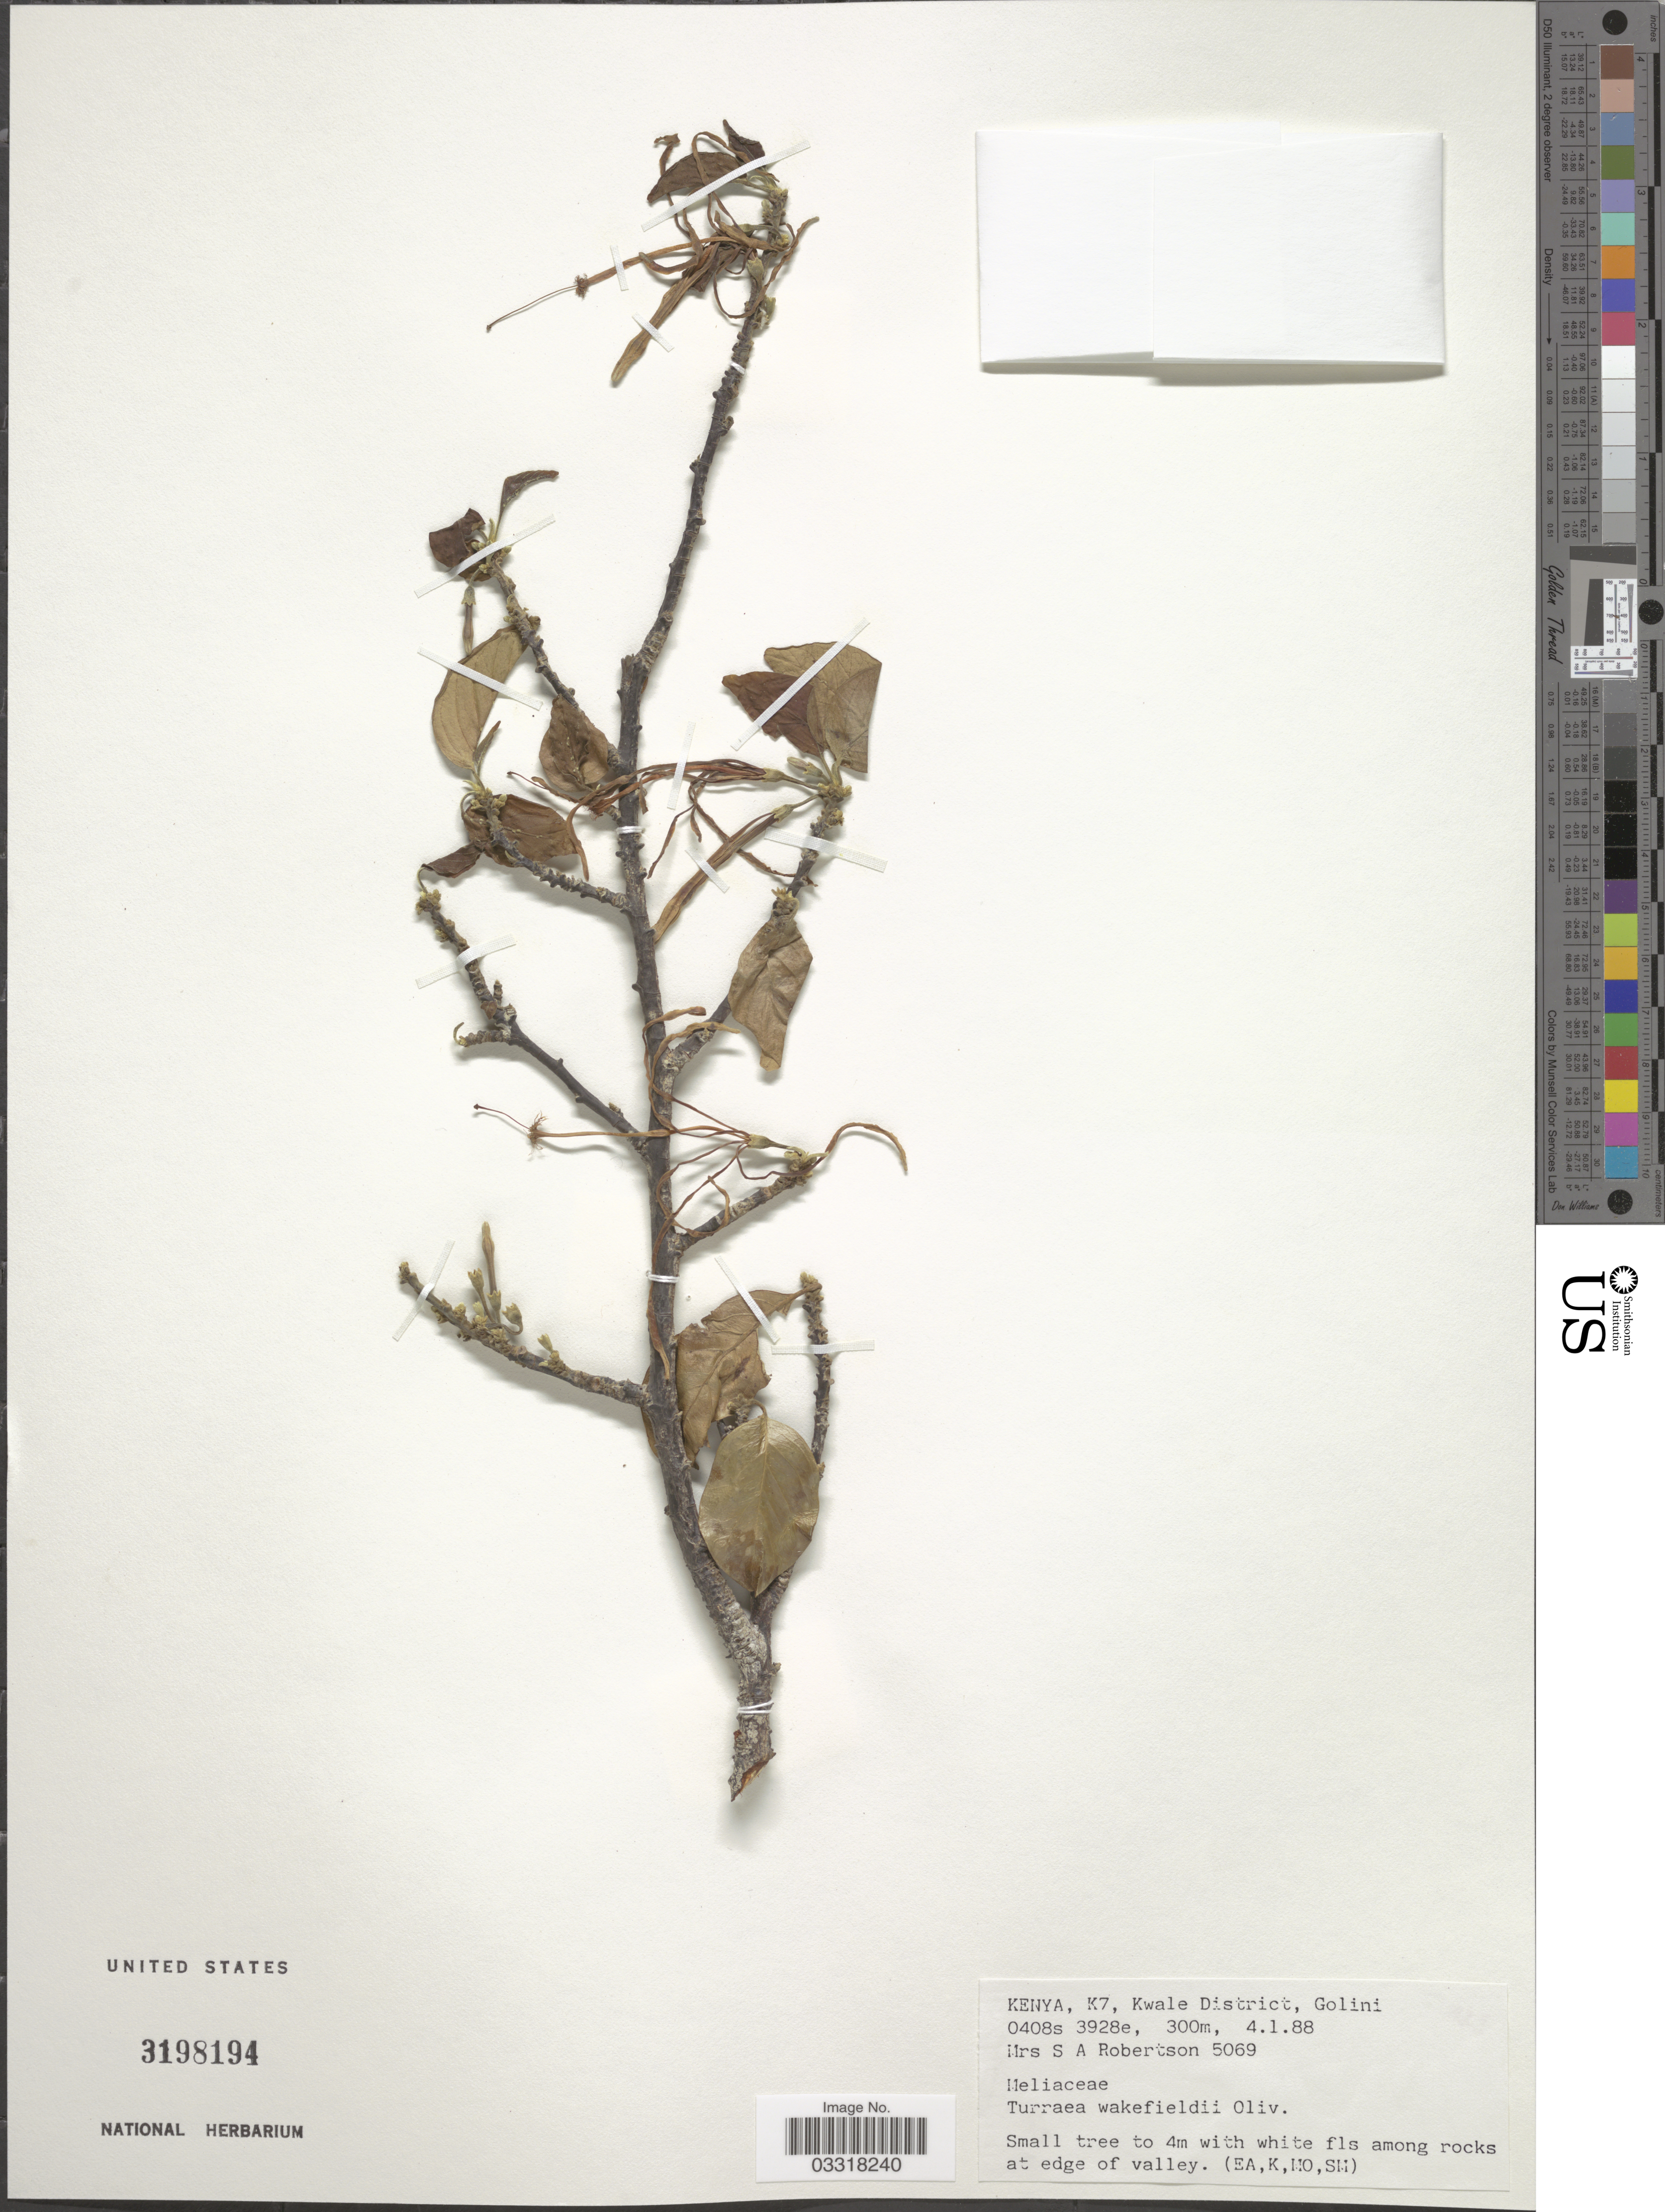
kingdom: Plantae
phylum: Tracheophyta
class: Magnoliopsida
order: Sapindales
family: Meliaceae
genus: Turraea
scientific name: Turraea wakefieldii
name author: Oliv.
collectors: S. Robertson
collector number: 5069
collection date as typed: Transcribed d/m/y: 4/1/88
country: Kenya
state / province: Kwale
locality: K7, Kwale District, Golini.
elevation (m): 300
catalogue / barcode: US 3198194